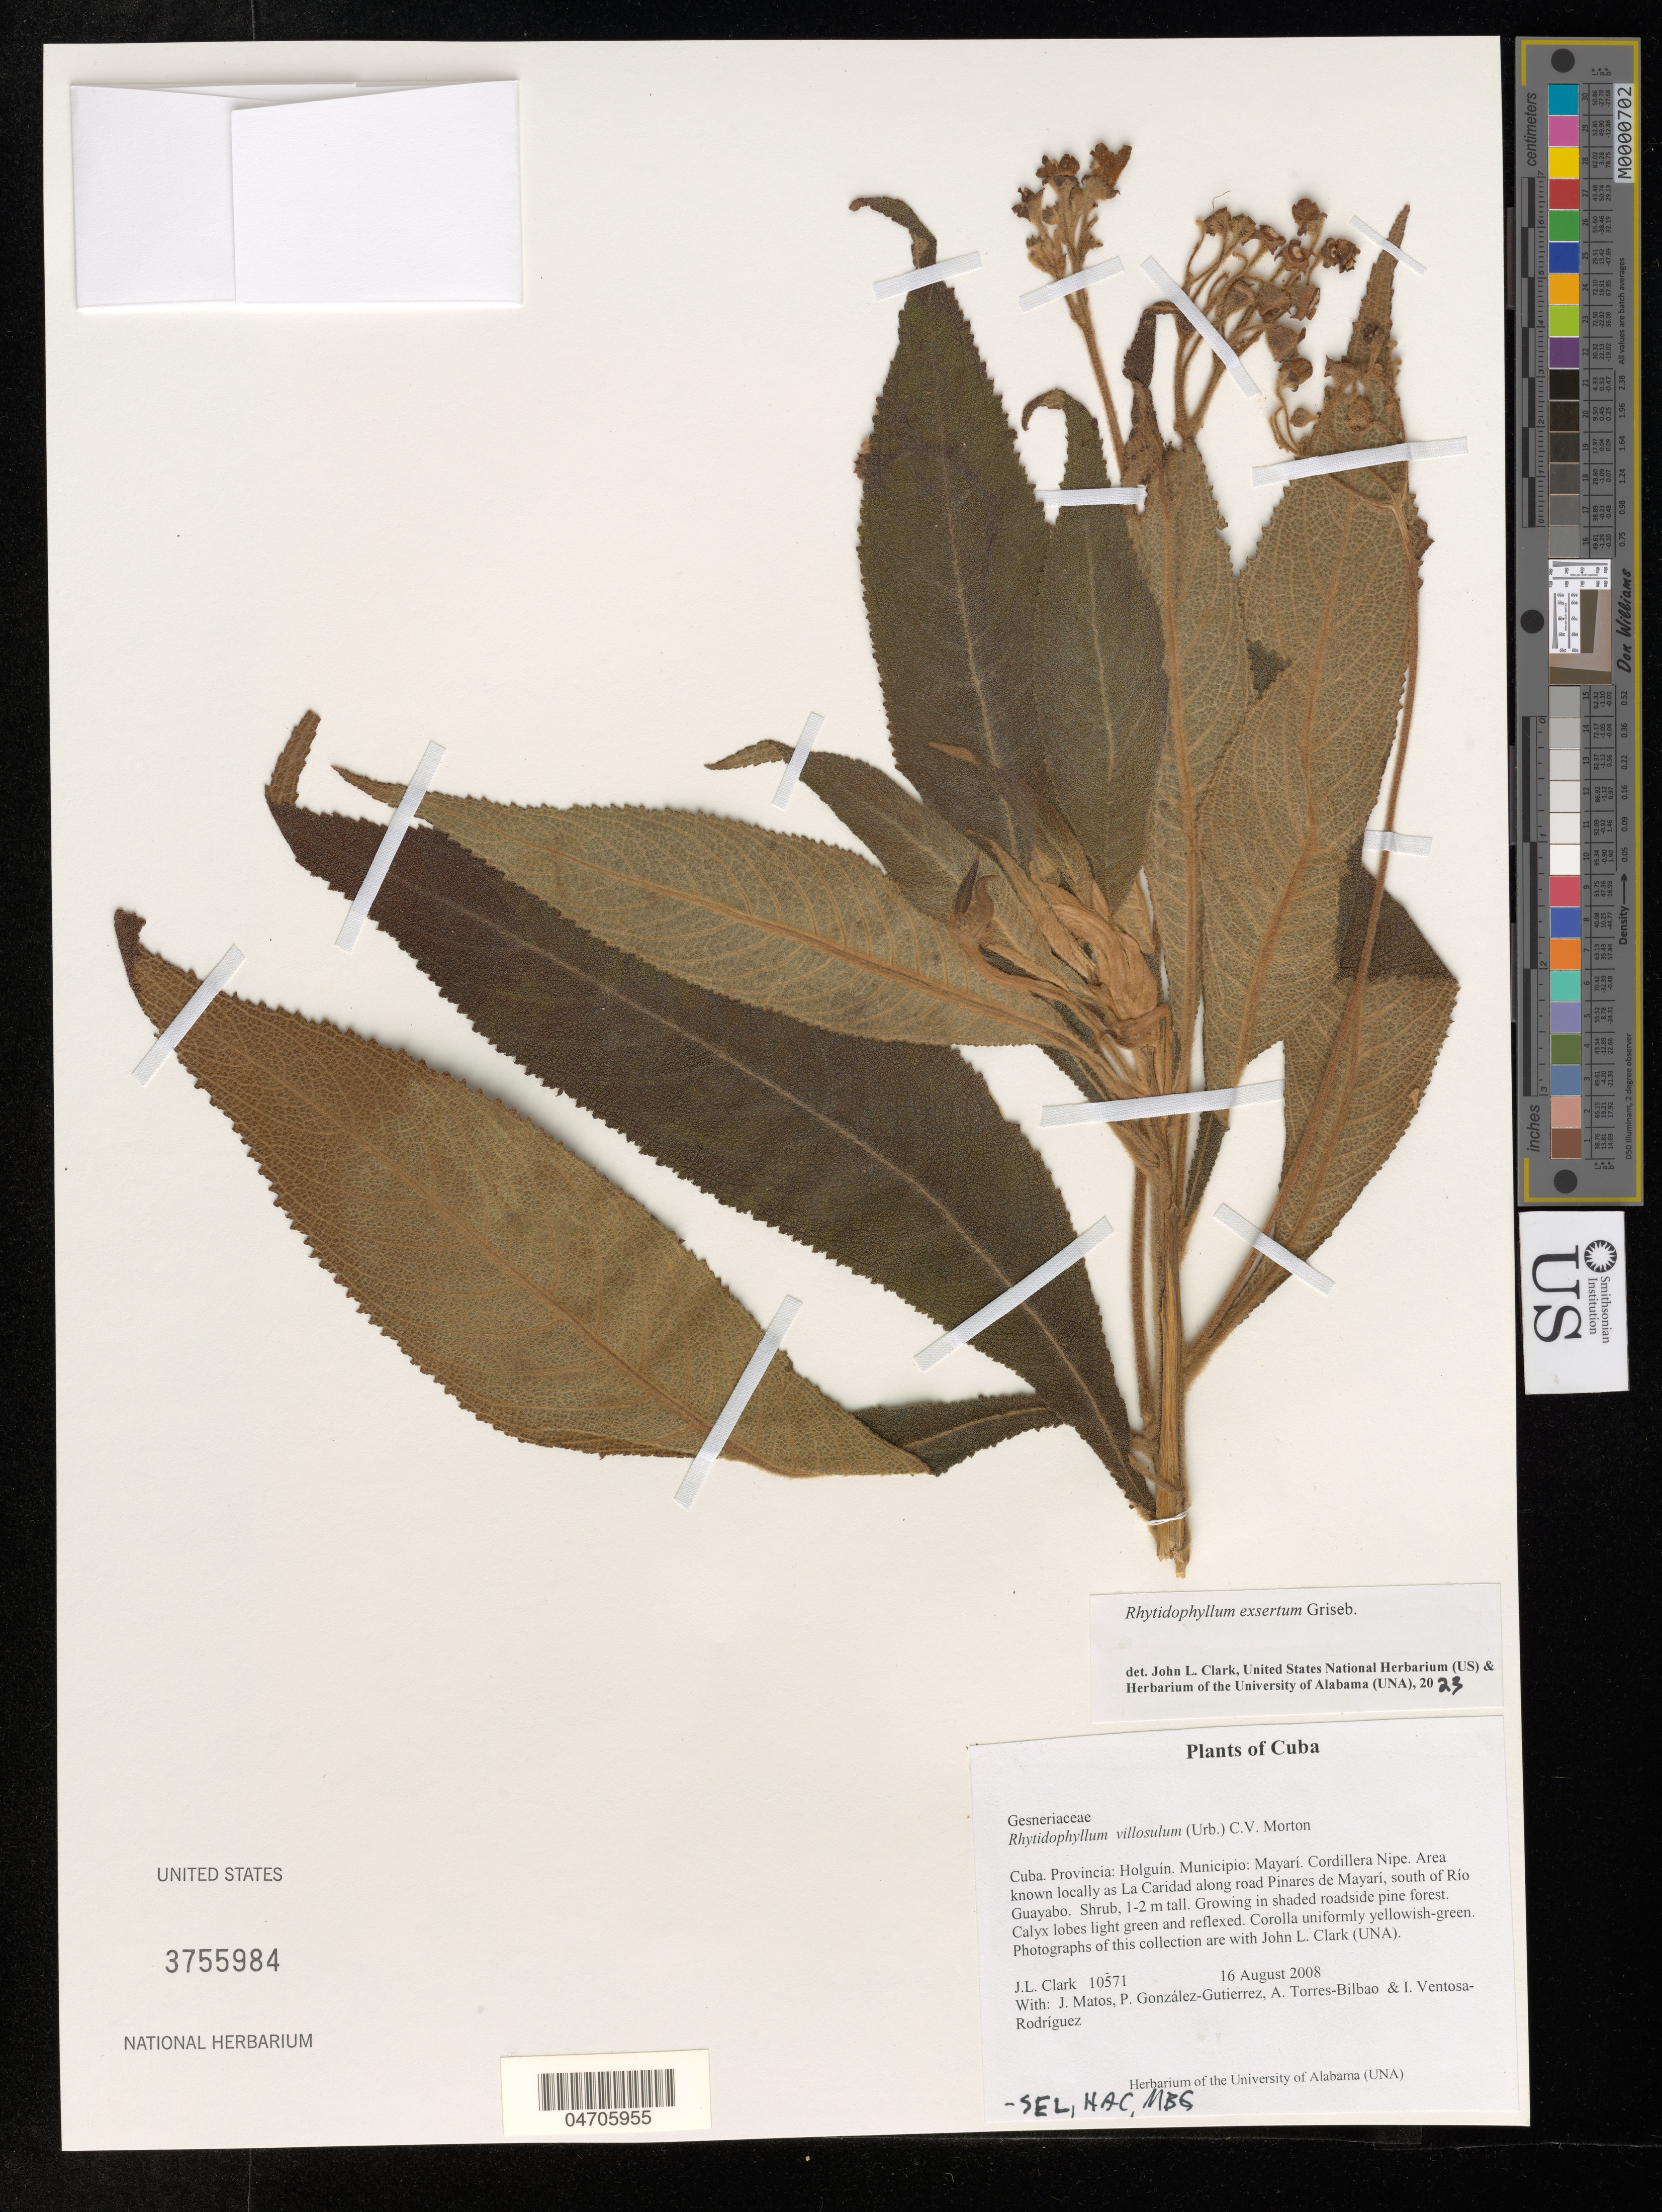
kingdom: Plantae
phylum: Tracheophyta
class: Magnoliopsida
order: Lamiales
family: Gesneriaceae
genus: Rhytidophyllum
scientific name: Rhytidophyllum exsertum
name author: Griseb.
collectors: J. L. Clark, J. Matos, P. González-Gutiérrez, A. Torres-Bilbao & I. Ventosa-Rodríquez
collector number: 10571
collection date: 2008-08-16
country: Cuba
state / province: Holguín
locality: Municipio: Mayarí. Cordillera Nipe. Area known locally as La Caridad along road Pinares de Mayarí, south of Río Guayabo.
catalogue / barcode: US 3755984